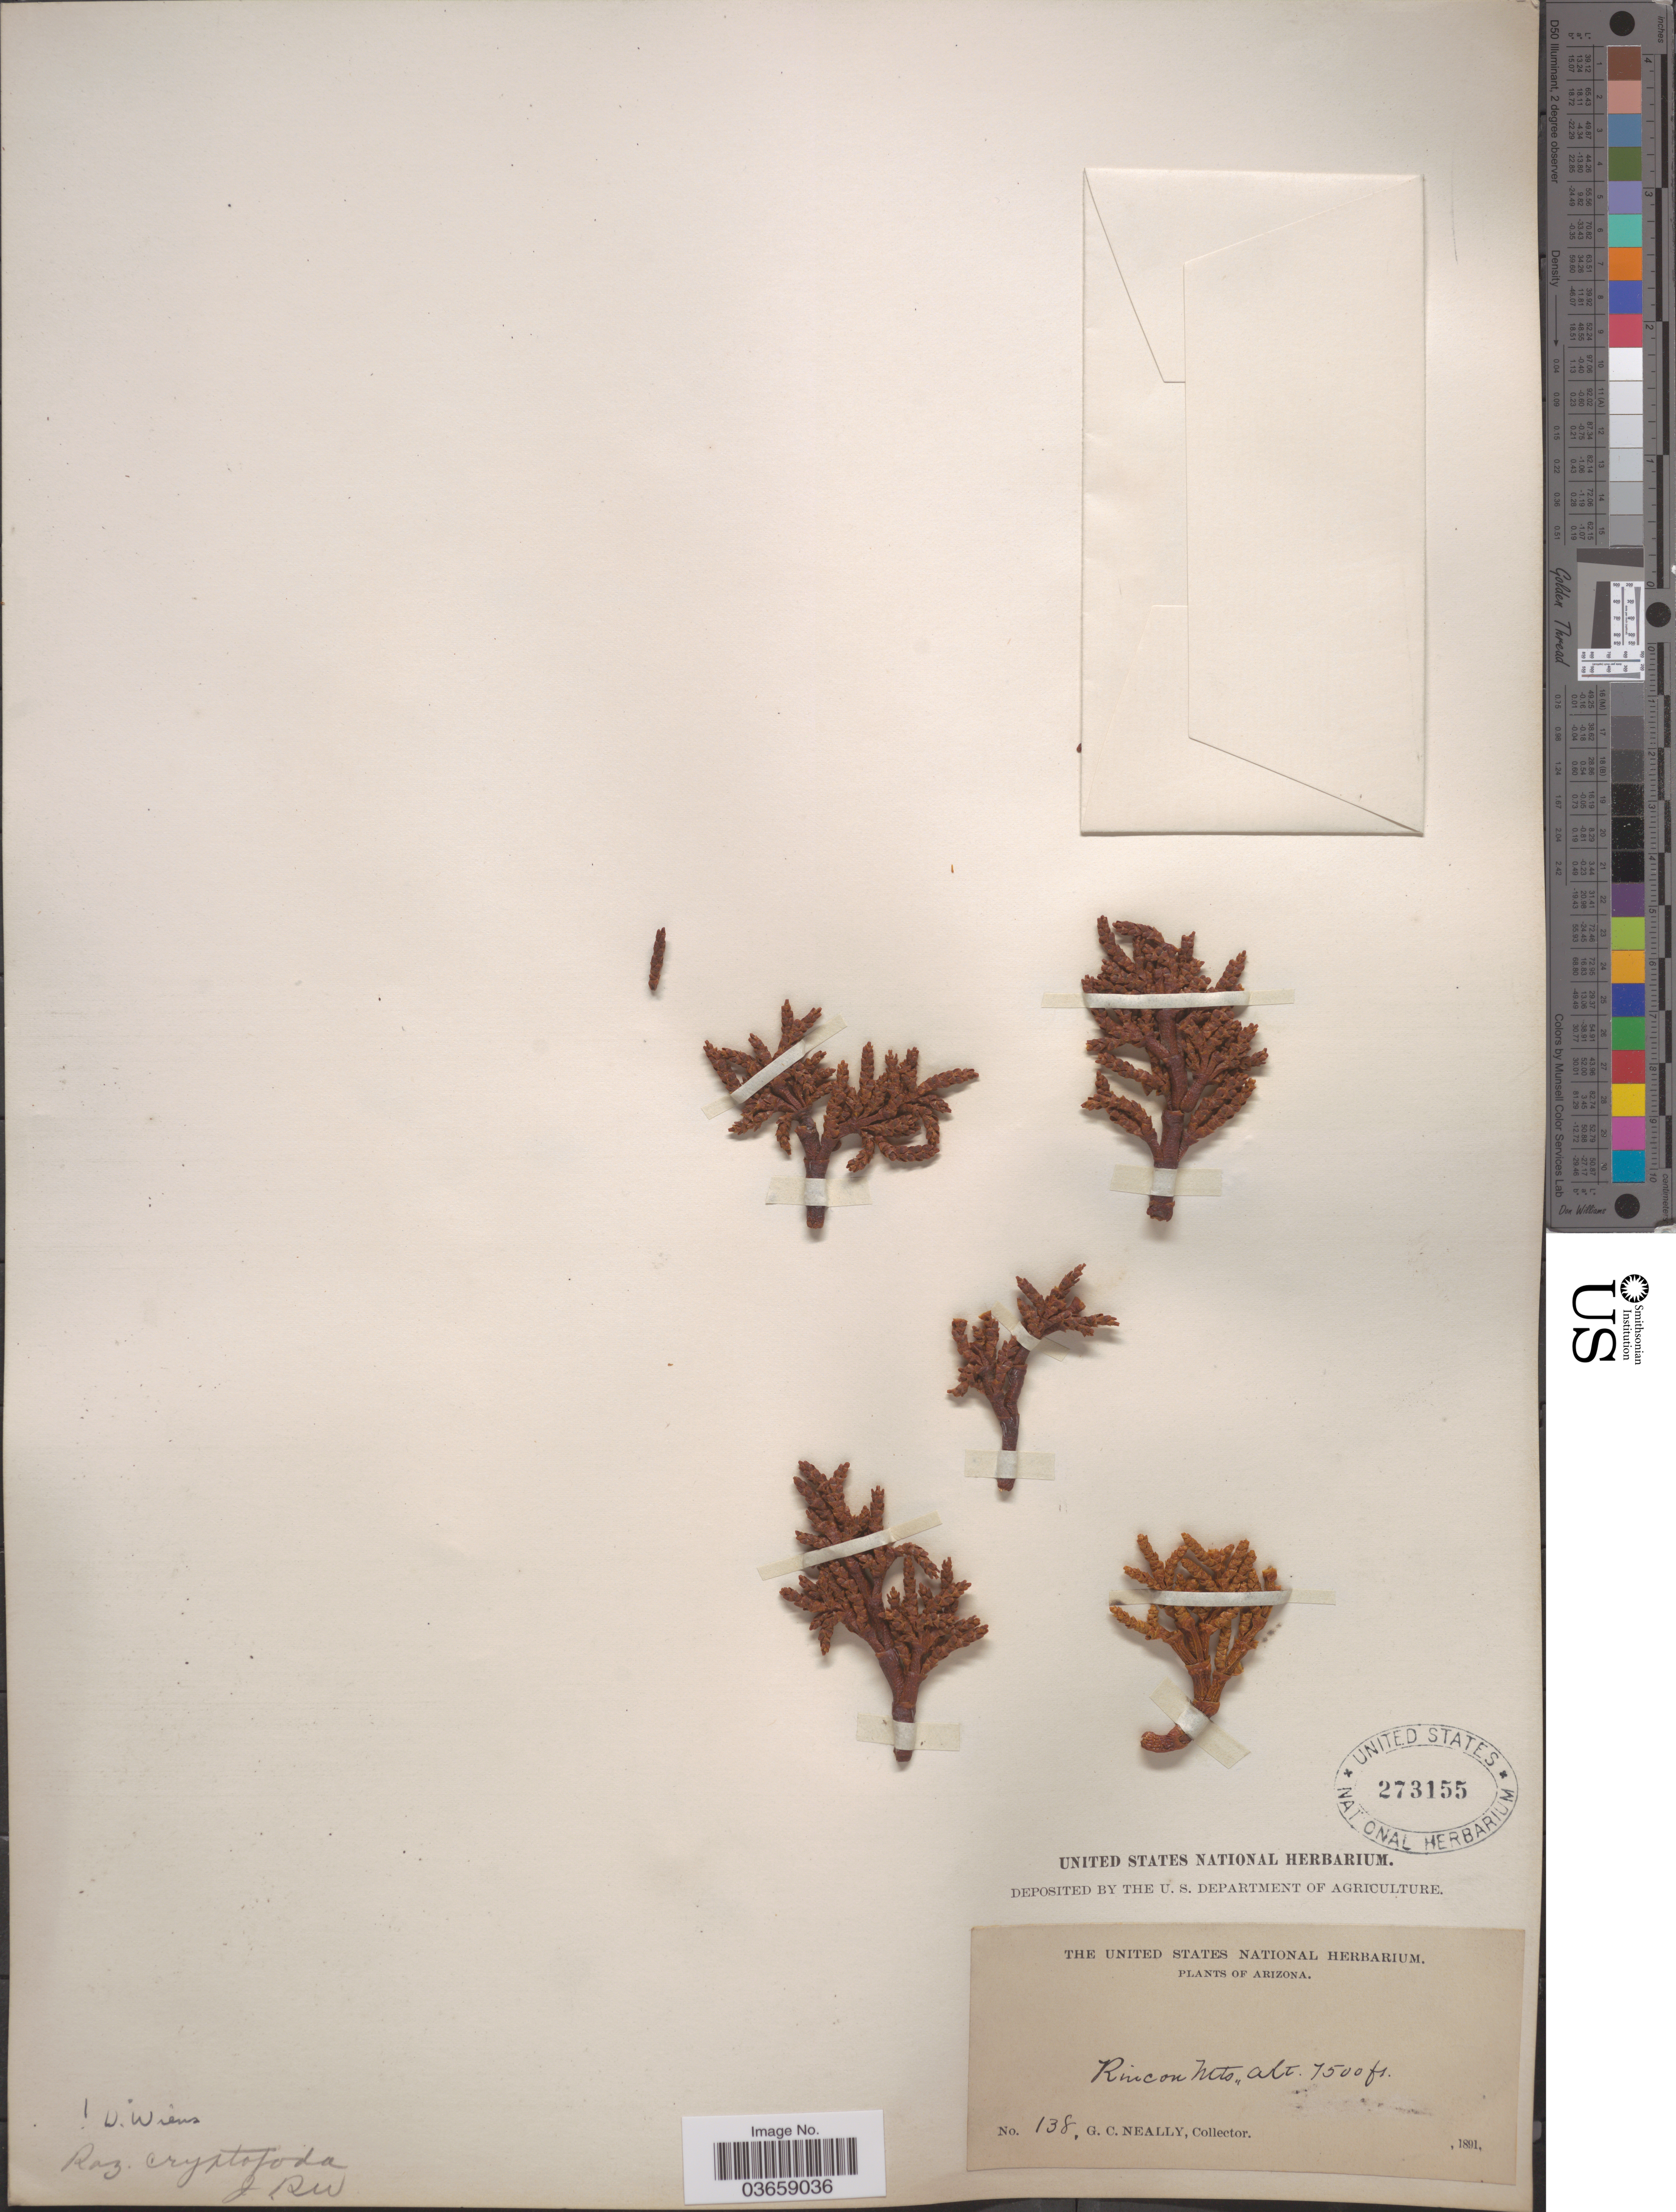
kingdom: Plantae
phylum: Tracheophyta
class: Magnoliopsida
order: Santalales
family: Viscaceae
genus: Arceuthobium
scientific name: Arceuthobium vaginatum f. cryptopodum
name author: (Engelm.) L.S. Gill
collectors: G. C. Nealley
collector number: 138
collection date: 1891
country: United States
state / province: Arizona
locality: Rincon Mts.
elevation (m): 2286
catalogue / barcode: US 273155